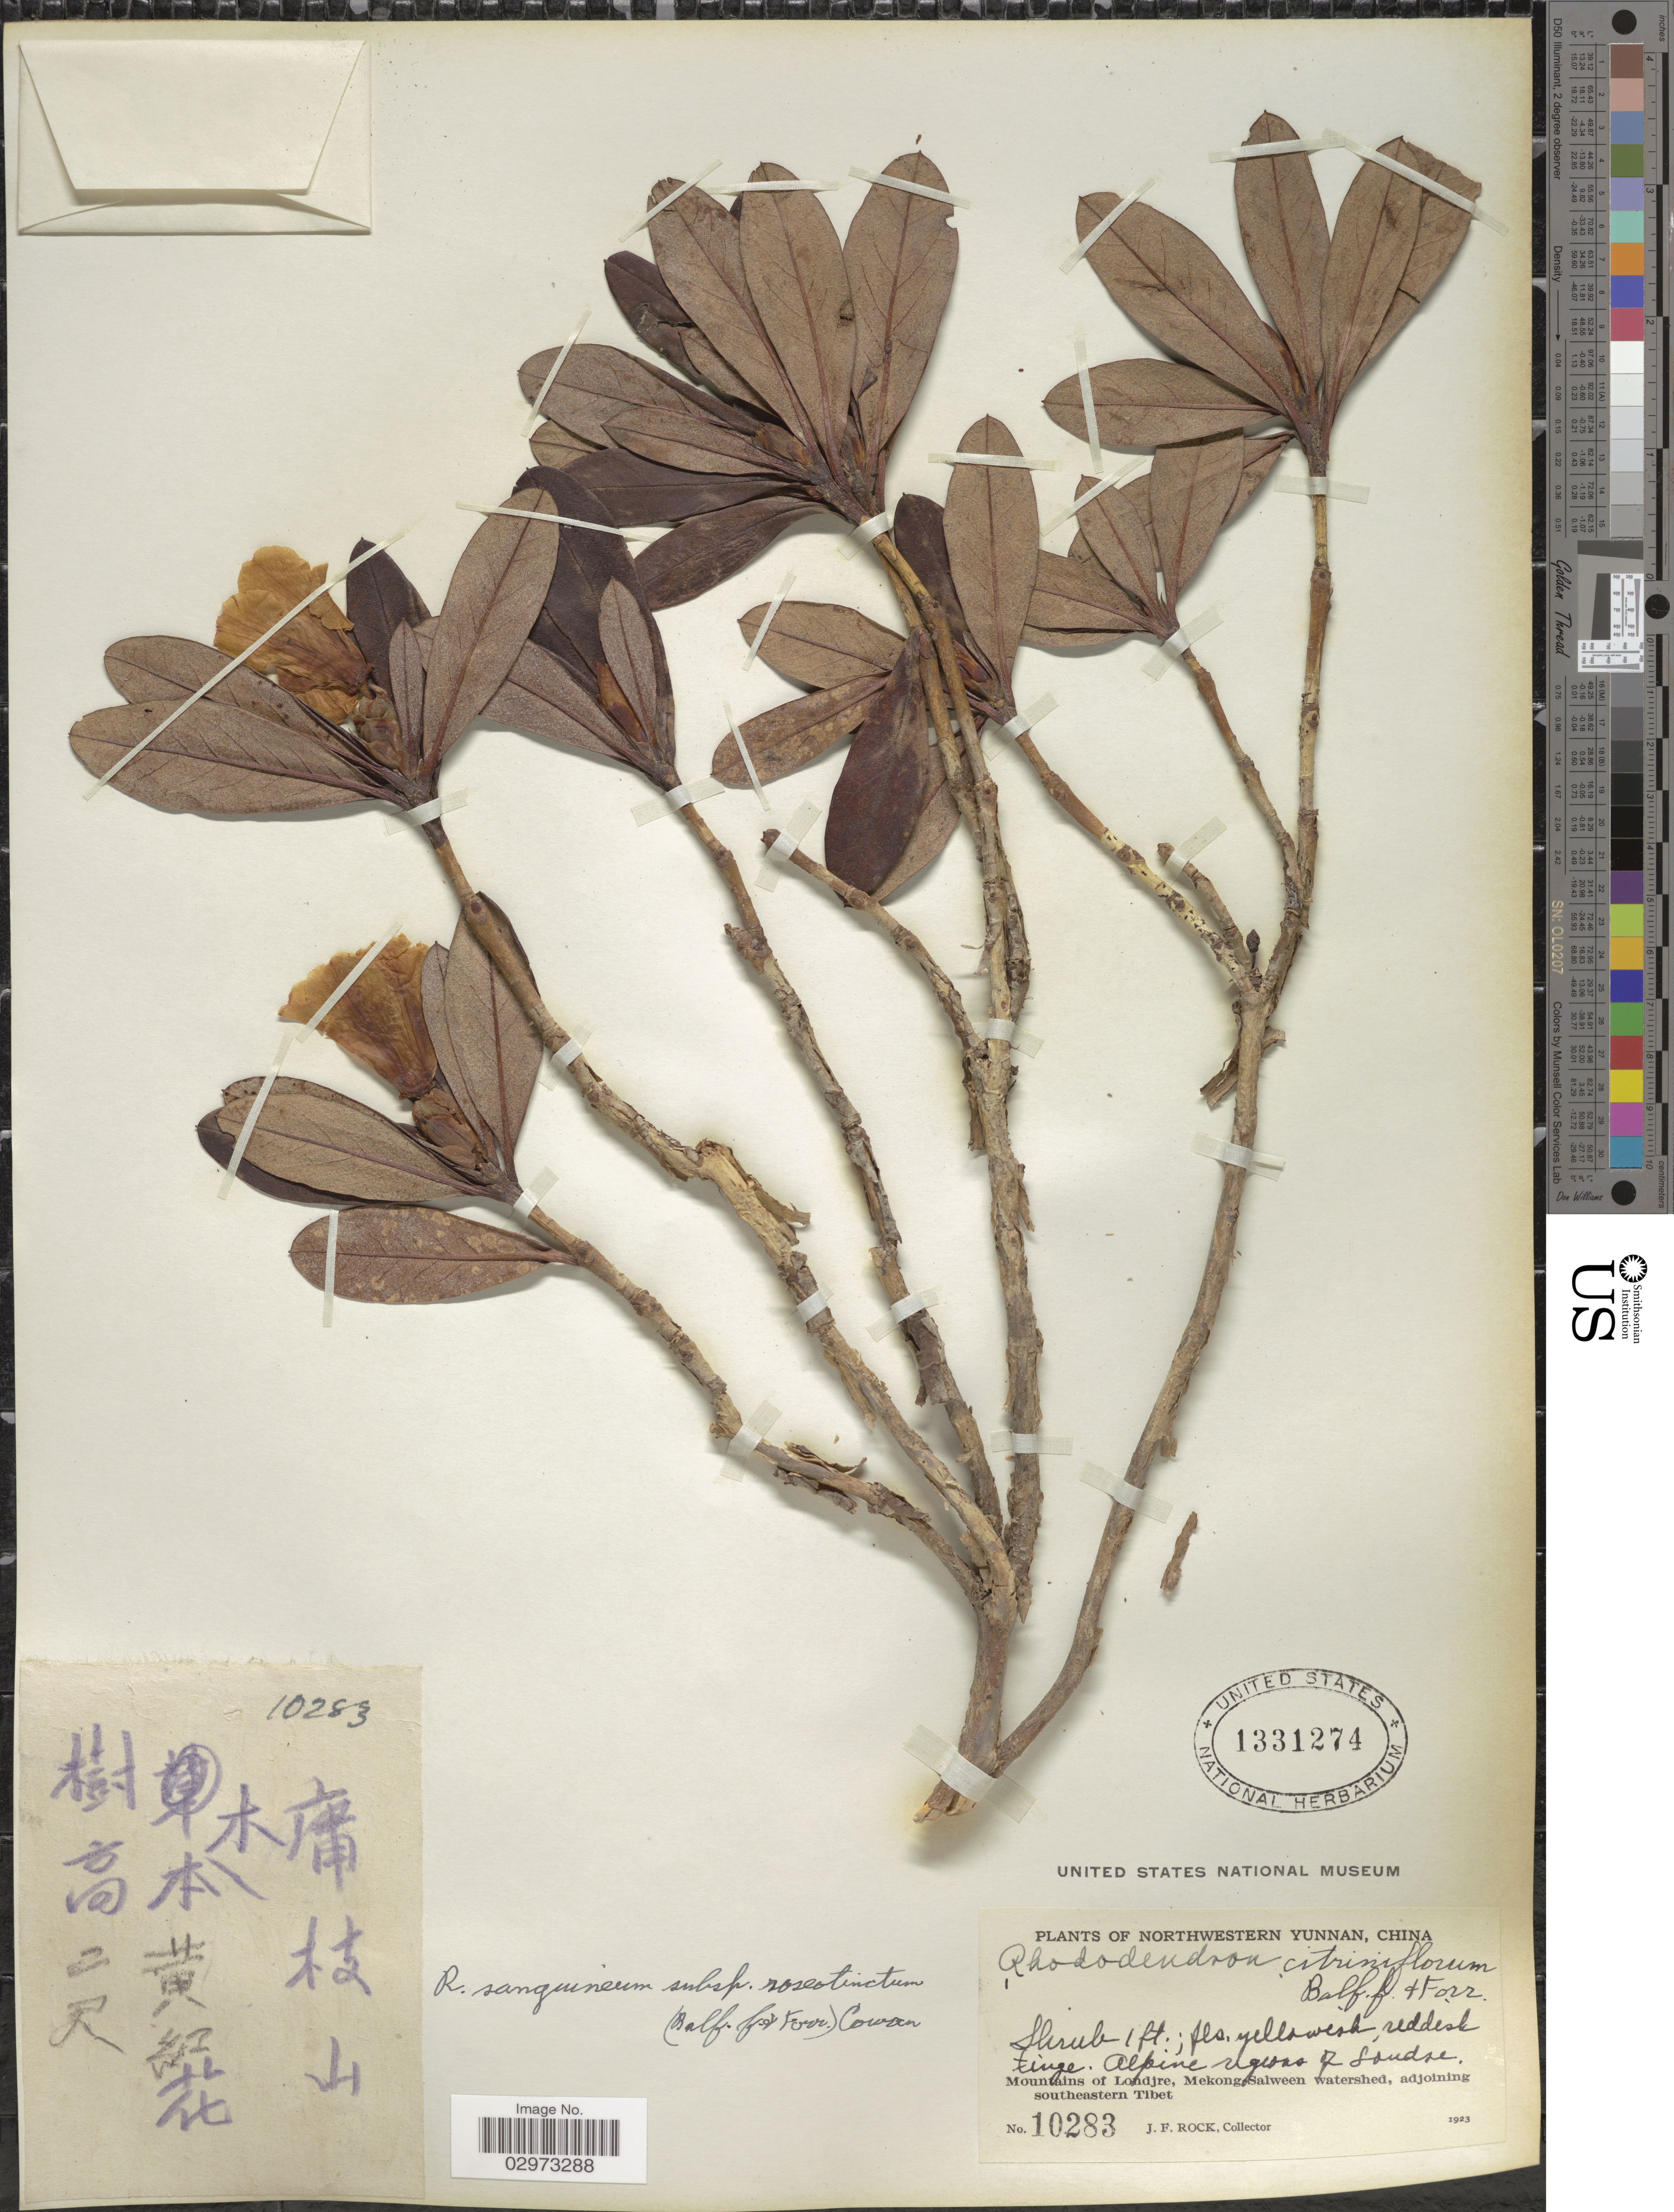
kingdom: Plantae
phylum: Tracheophyta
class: Magnoliopsida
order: Ericales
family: Ericaceae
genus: Rhododendron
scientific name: Rhododendron sanguineum subsp. roseotinctum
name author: (Balf. f. & Forrest) Cowan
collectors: J. Rock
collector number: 10283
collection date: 1923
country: China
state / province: Yunnan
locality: Northwestern Yunnan. Alpine regions of Londre. Mountains of Londjre, Mekong-Salween watershed, adjoining southeastern Tibet.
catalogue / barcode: US 1331274